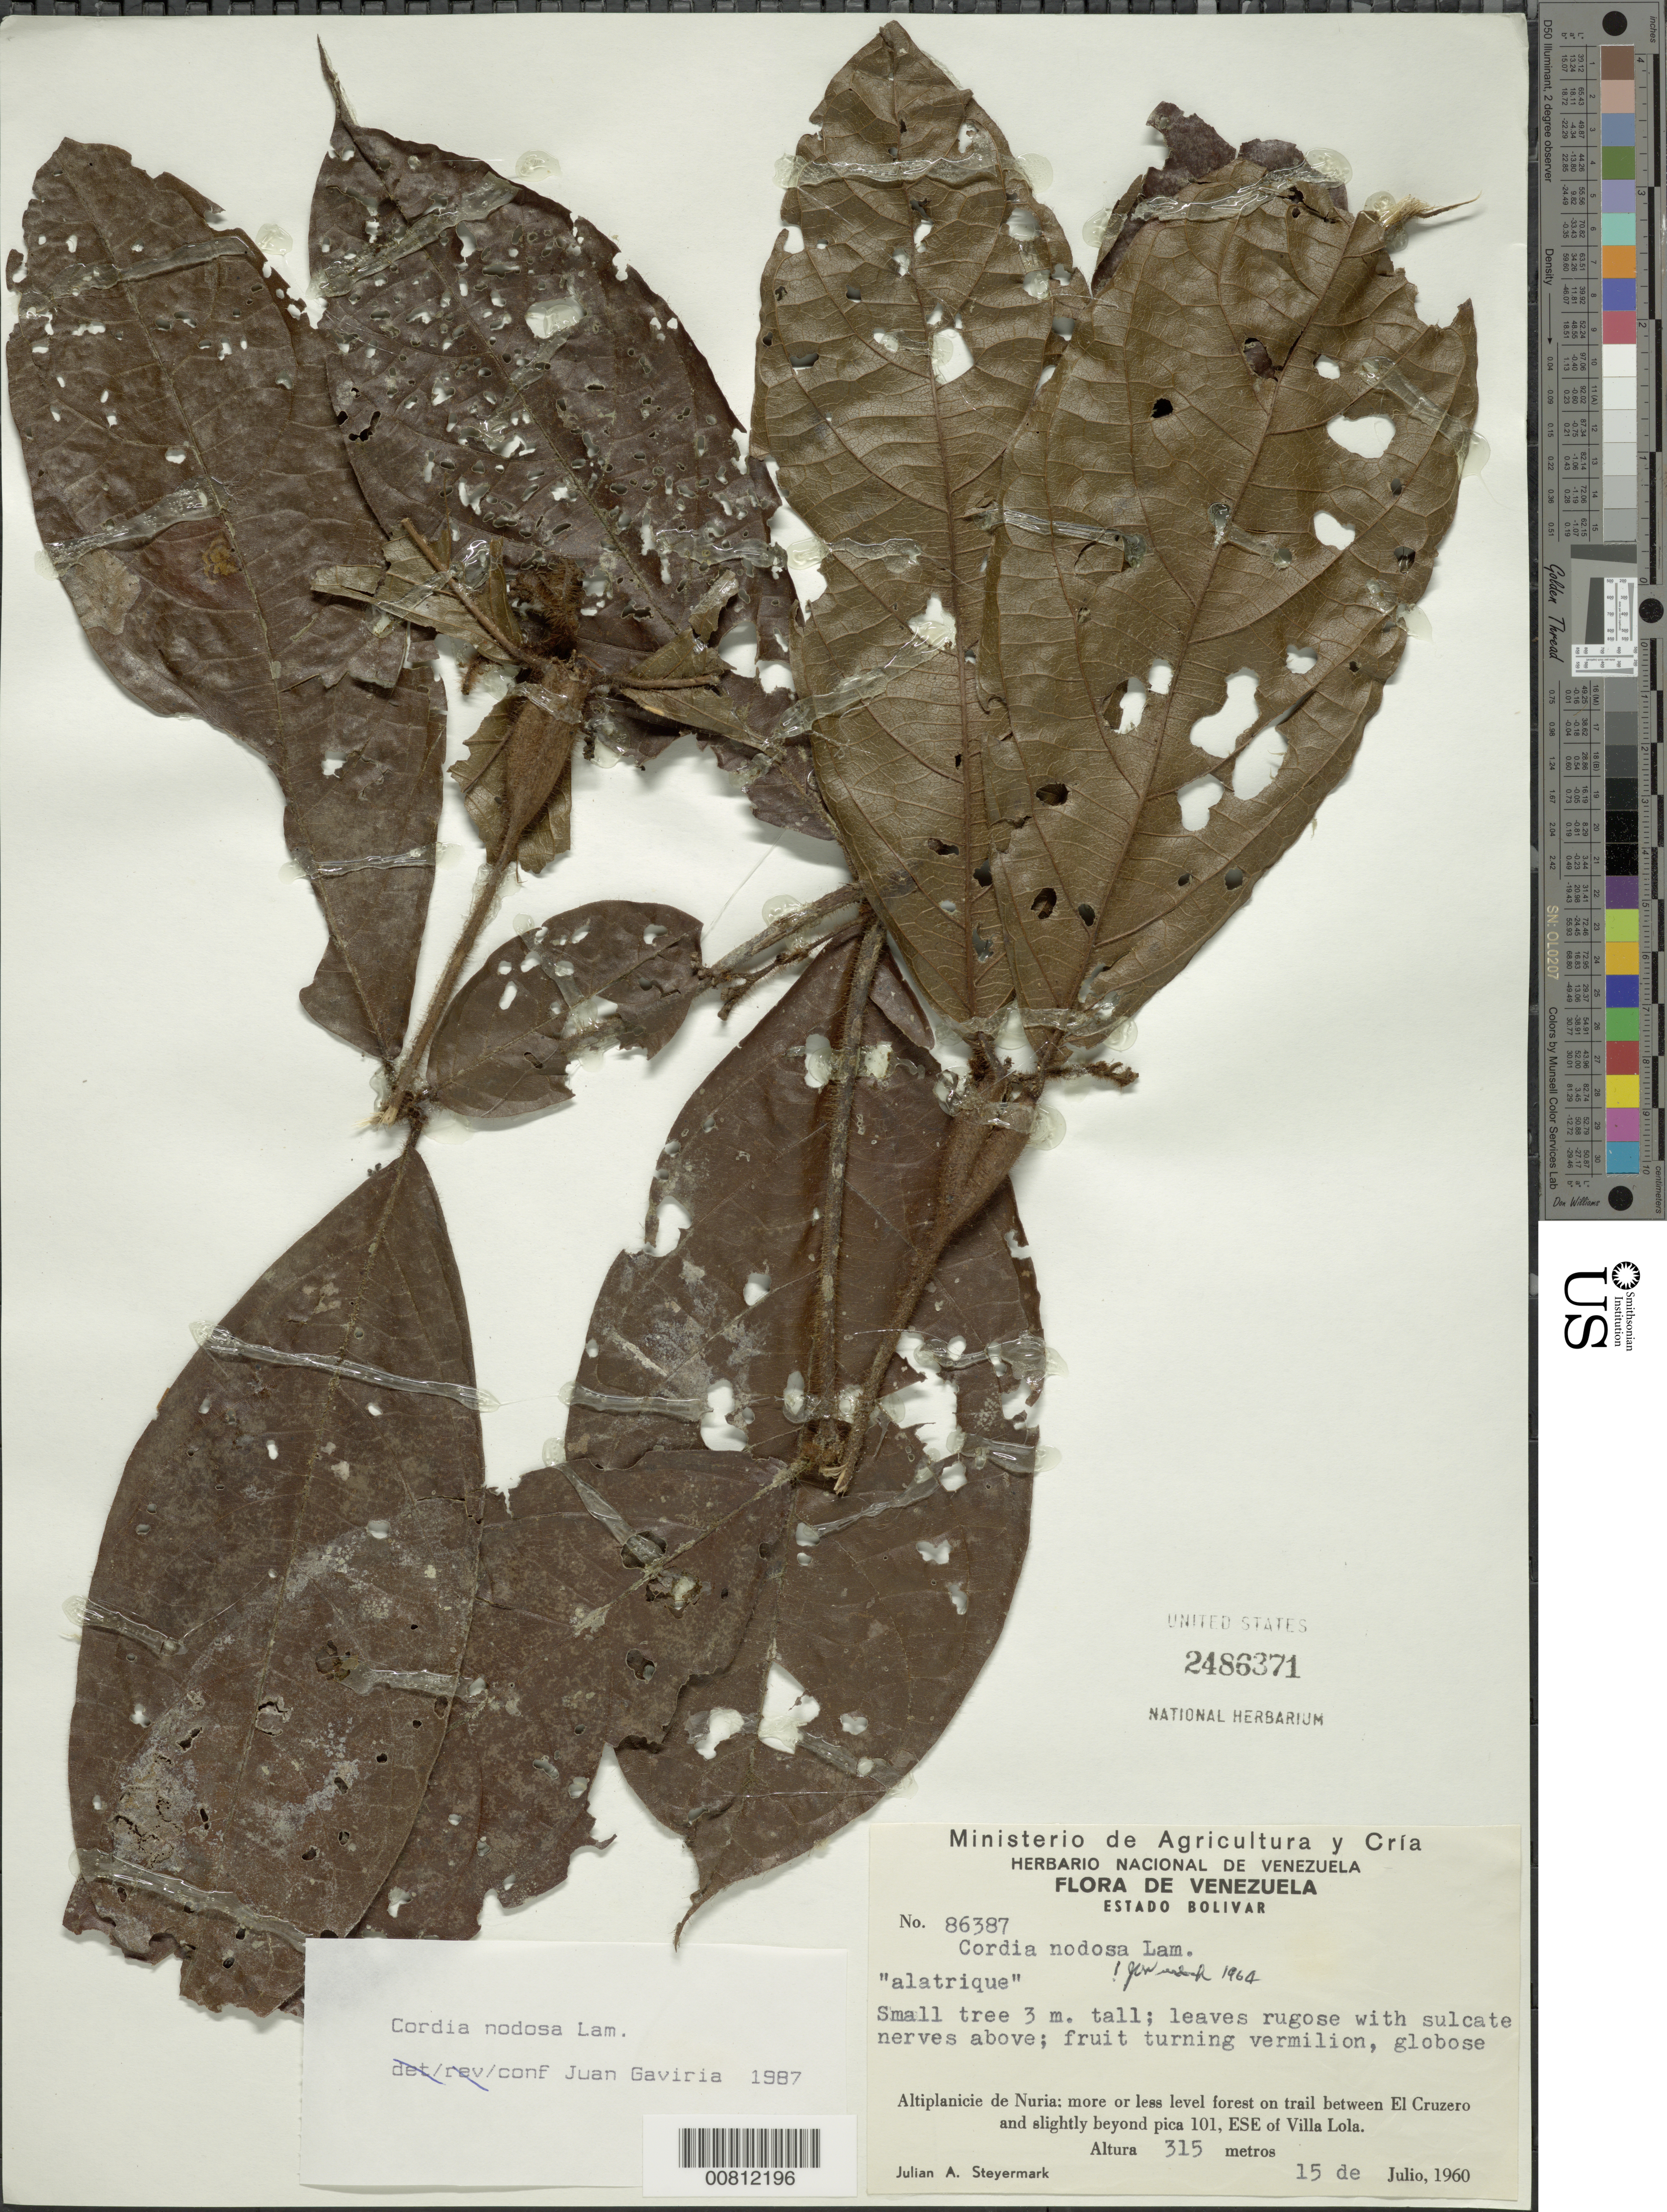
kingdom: Plantae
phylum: Tracheophyta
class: Magnoliopsida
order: Boraginales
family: Cordiaceae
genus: Cordia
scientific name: Cordia nodosa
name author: Lam.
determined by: Gaviria, J. C.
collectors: J. Steyermark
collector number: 86387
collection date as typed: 15-Jul-60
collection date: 1960-07-15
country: Venezuela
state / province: Bolívar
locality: Altiplanicie de Nuria, trail between El Cruzero and pk 101, ESE of Villa Lola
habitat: Mostly level forest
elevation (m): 315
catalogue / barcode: US 2486371